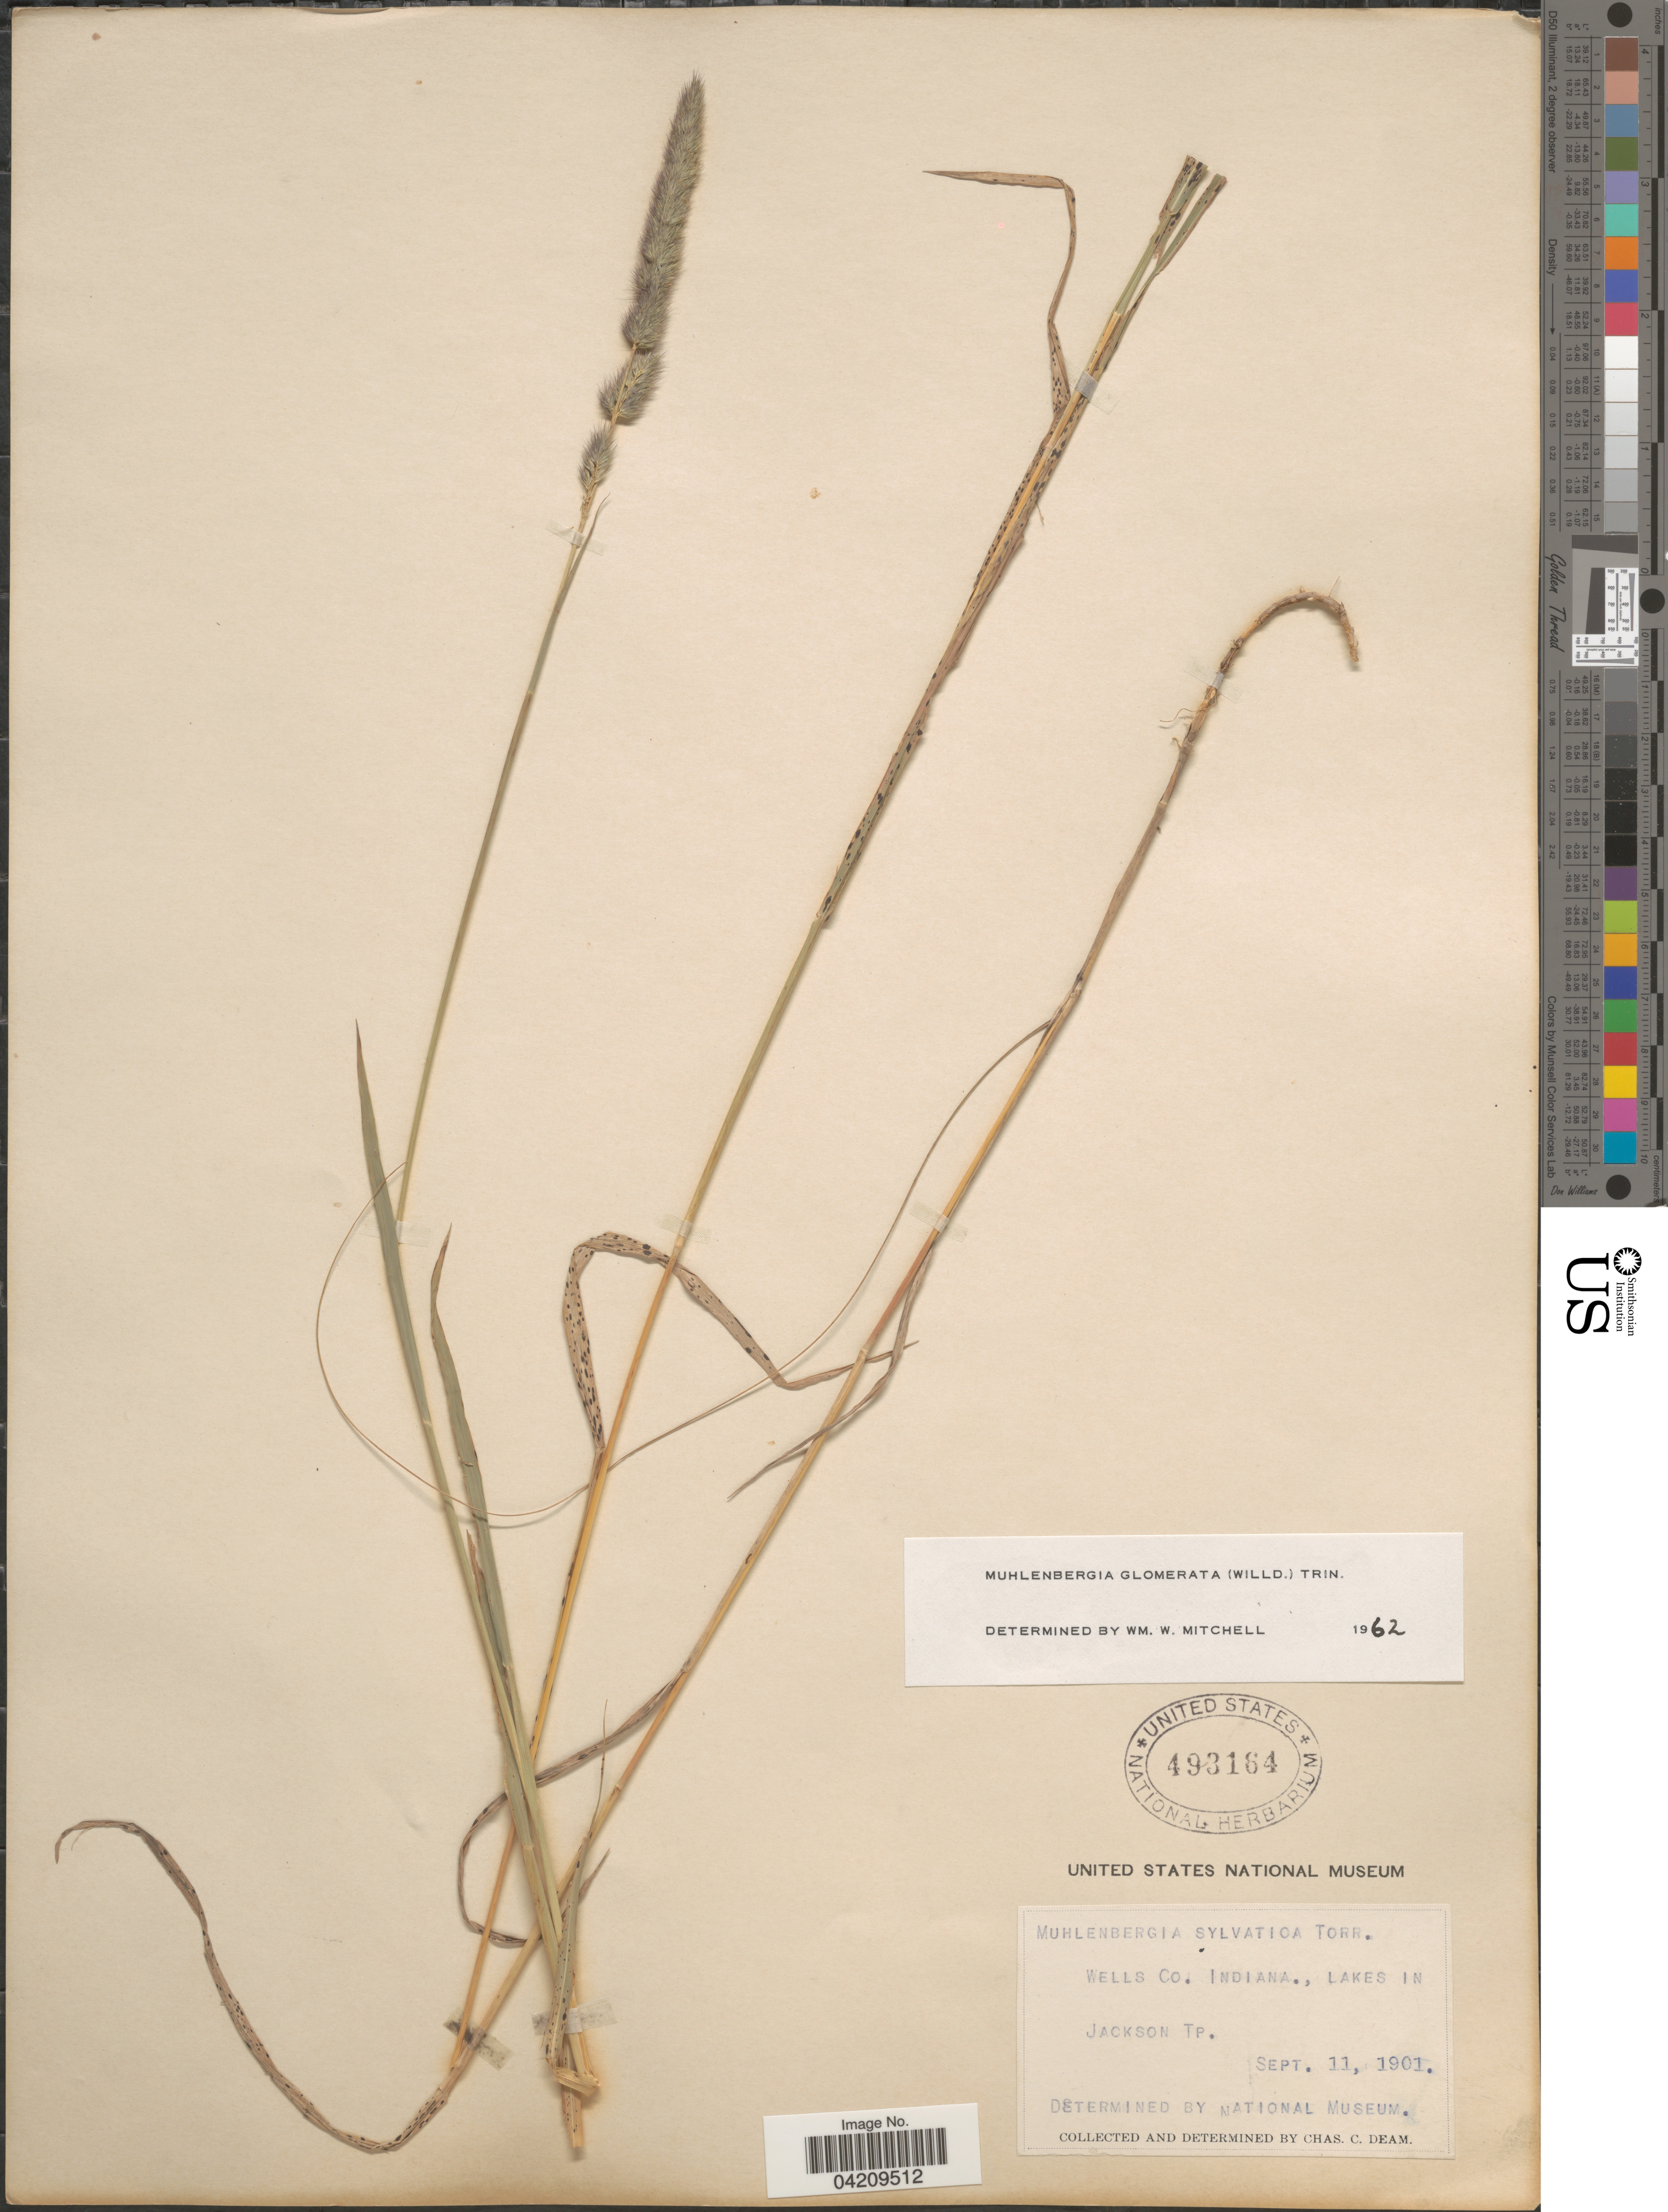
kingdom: Plantae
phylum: Tracheophyta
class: Liliopsida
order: Poales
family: Poaceae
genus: Muhlenbergia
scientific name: Muhlenbergia glomerata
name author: (Willd.) Trin.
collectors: C. C. Deam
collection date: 1901-09-11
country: United States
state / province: Indiana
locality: Wells Co., lakes in Jackson Tp.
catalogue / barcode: US 493164